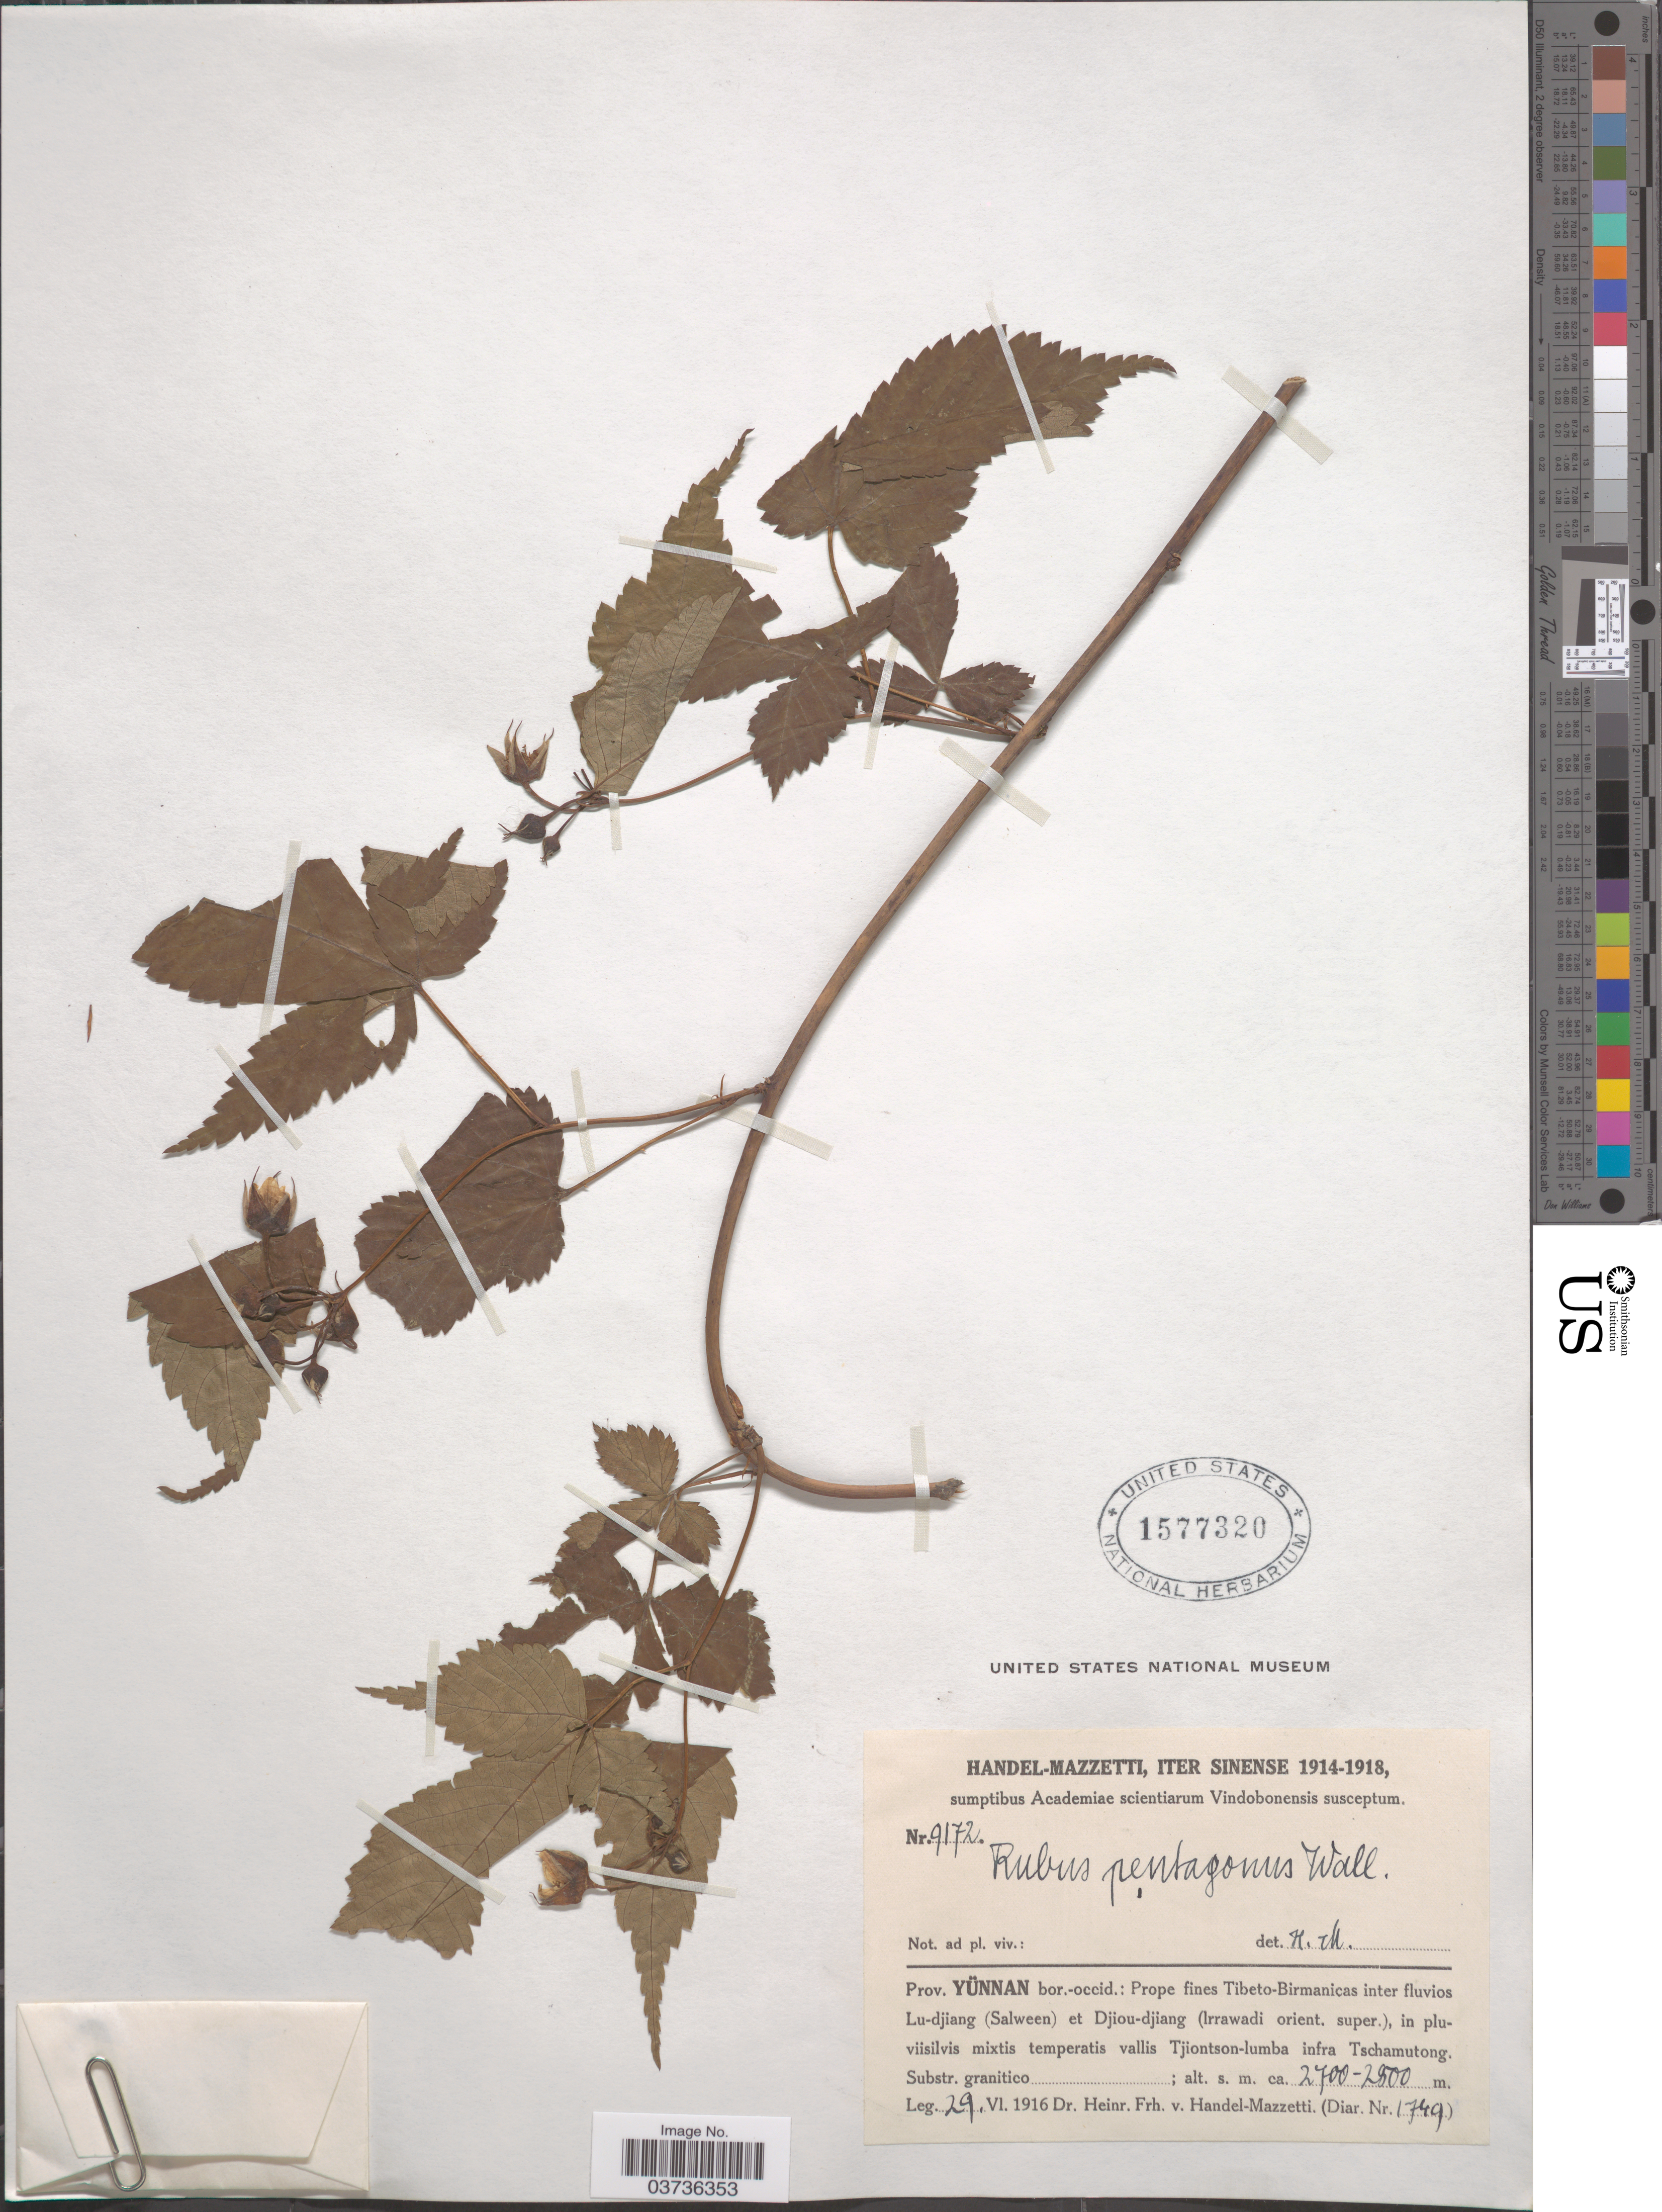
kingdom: Plantae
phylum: Tracheophyta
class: Magnoliopsida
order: Rosales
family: Rosaceae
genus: Rubus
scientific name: Rubus pentagons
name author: Wall. & Focke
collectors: H. Handel-Mazzetti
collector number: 9172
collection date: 1916-06-29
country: China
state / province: Yunnan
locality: Bor.-occid.: Prope fines Tibeto-Birmanicas inter fluvios Lu-djiang (Salween) et Djiou-djiang (Irrawadi orient. super.), in pluviisilvis mixtis temperatis vallis Tjiontson-lumba infra Tschamutong.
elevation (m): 2700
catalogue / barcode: US 1577320